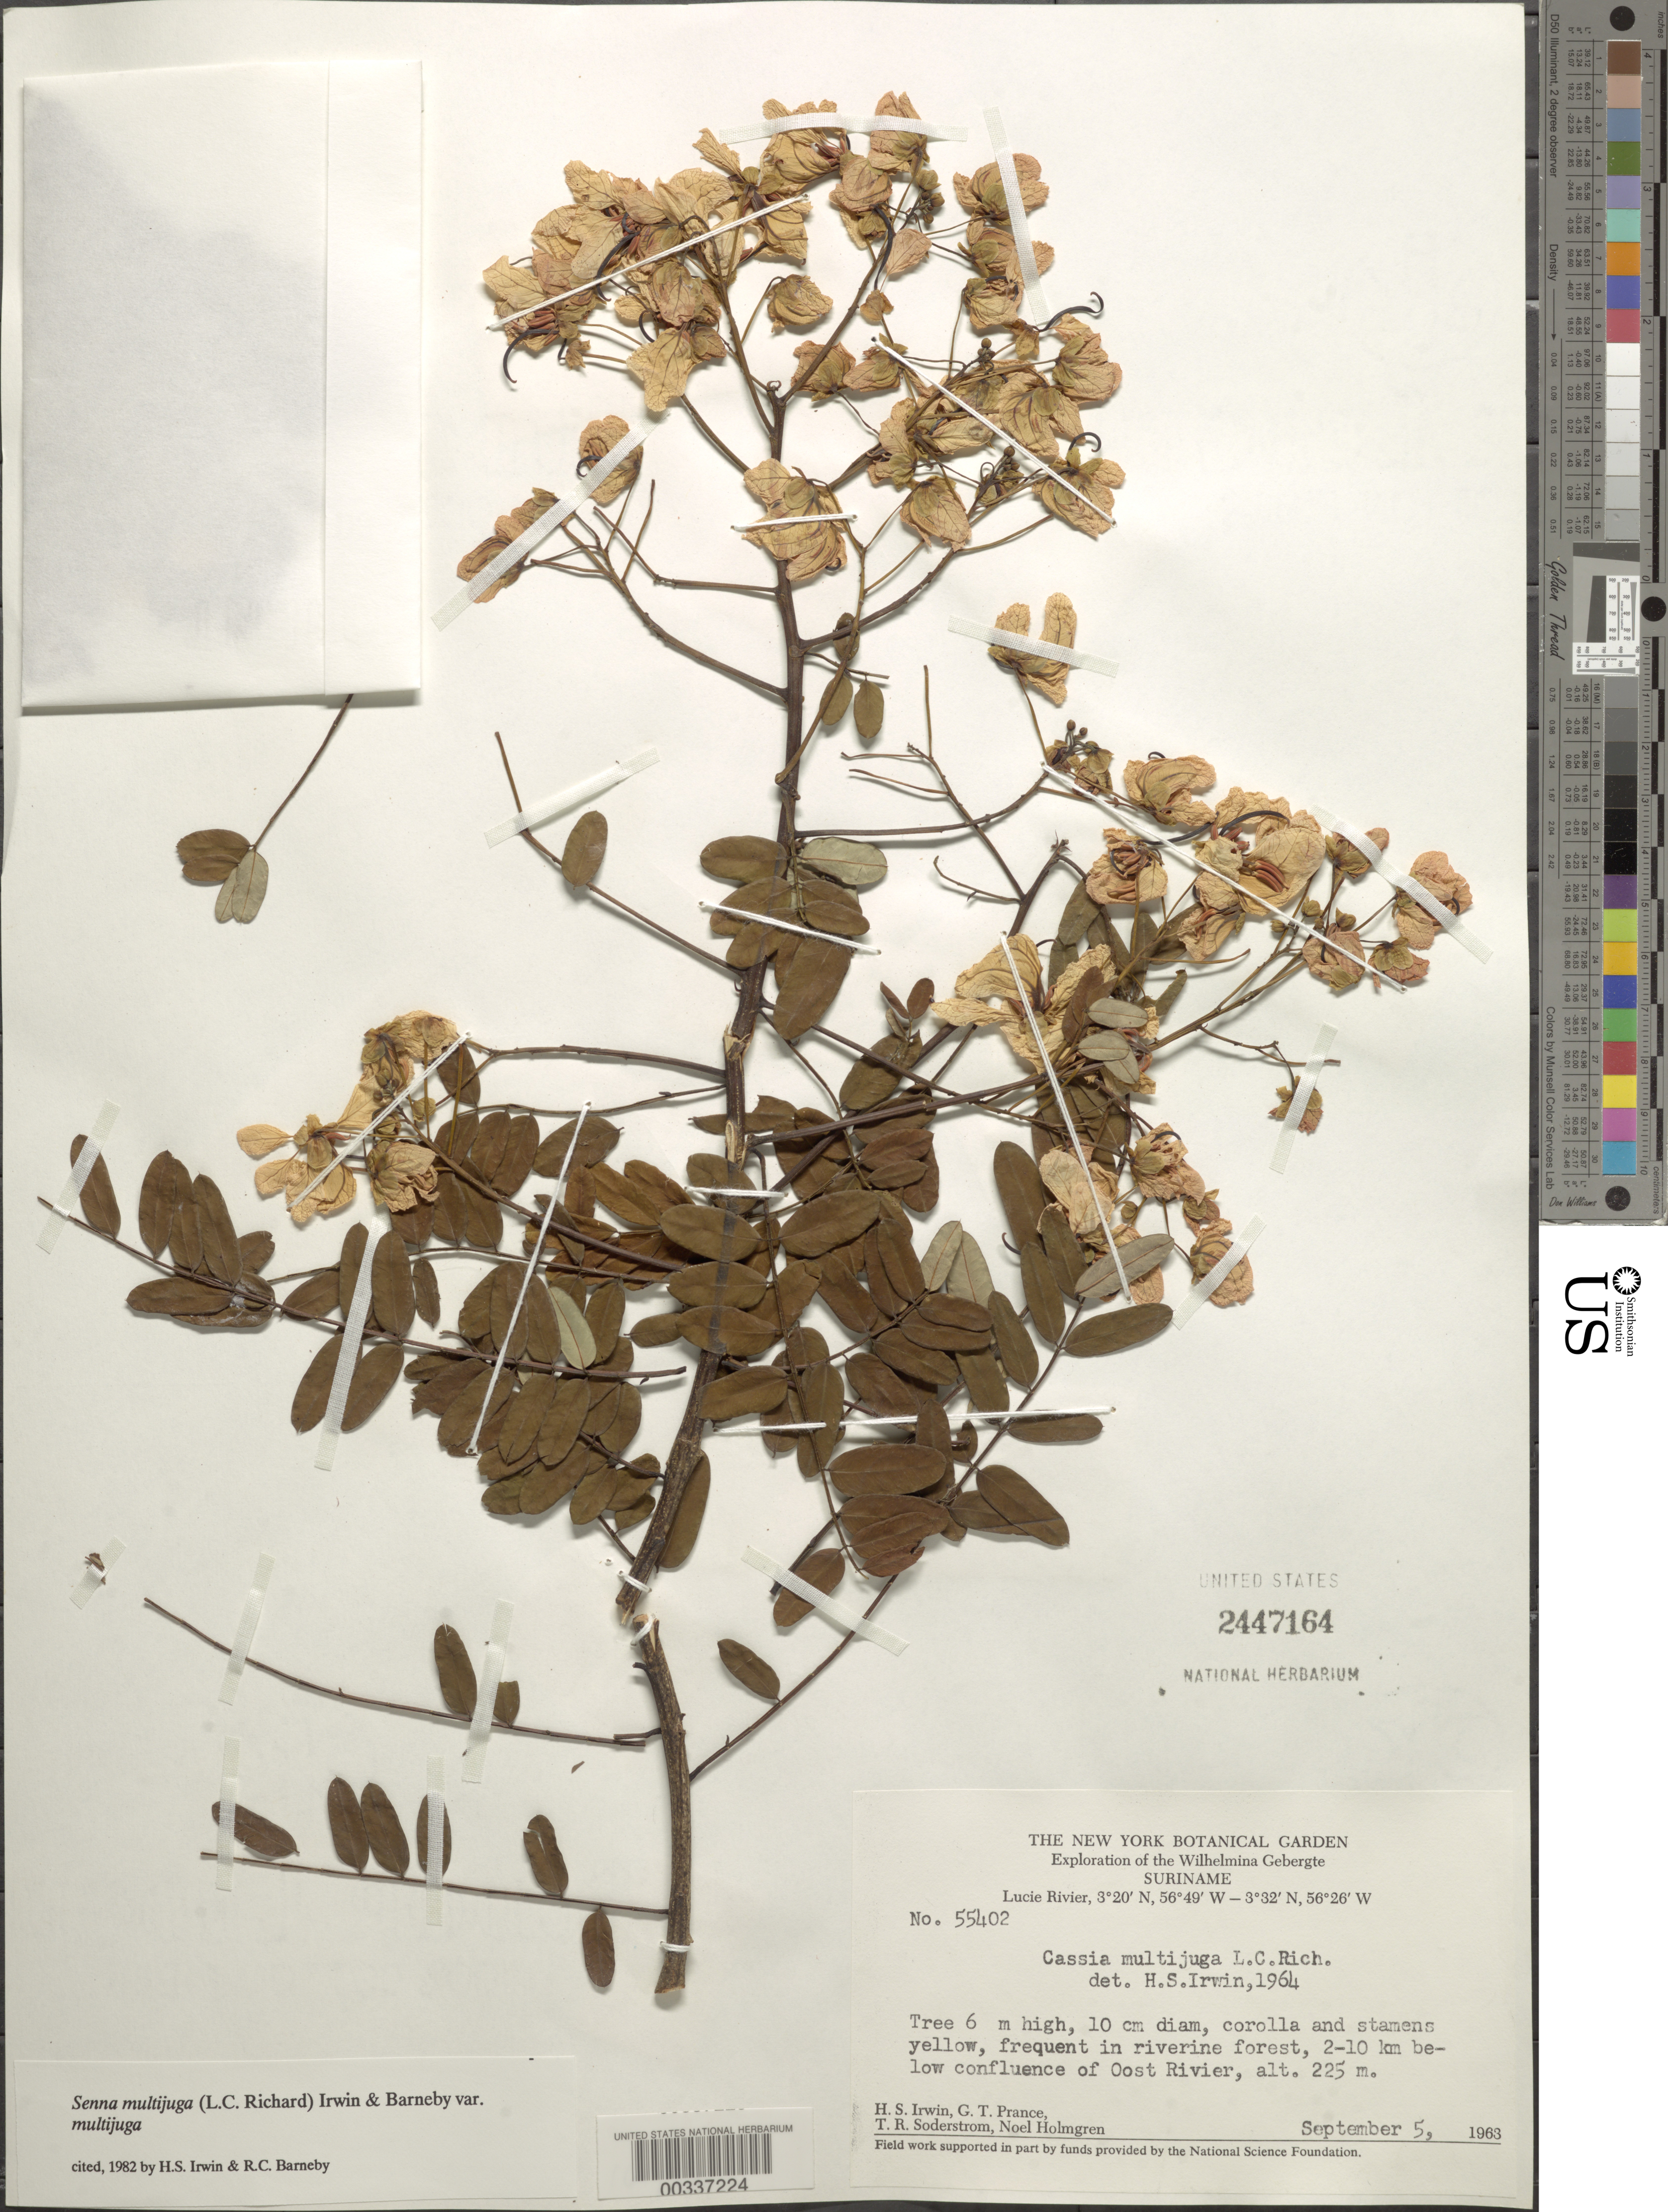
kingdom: Plantae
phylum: Tracheophyta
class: Magnoliopsida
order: Fabales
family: Fabaceae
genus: Senna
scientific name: Senna multijuga var. multijuga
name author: (Rich.) H.S. Irwin & Barneby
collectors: H. Irwin, G. T. Prance, T. R. Soderstrom & N. H. Holmgren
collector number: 55402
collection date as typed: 05 Sep 1963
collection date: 1963-09-05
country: Suriname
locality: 2-10 km below confluence of oost river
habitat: In riverine forest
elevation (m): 225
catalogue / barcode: US 2447164